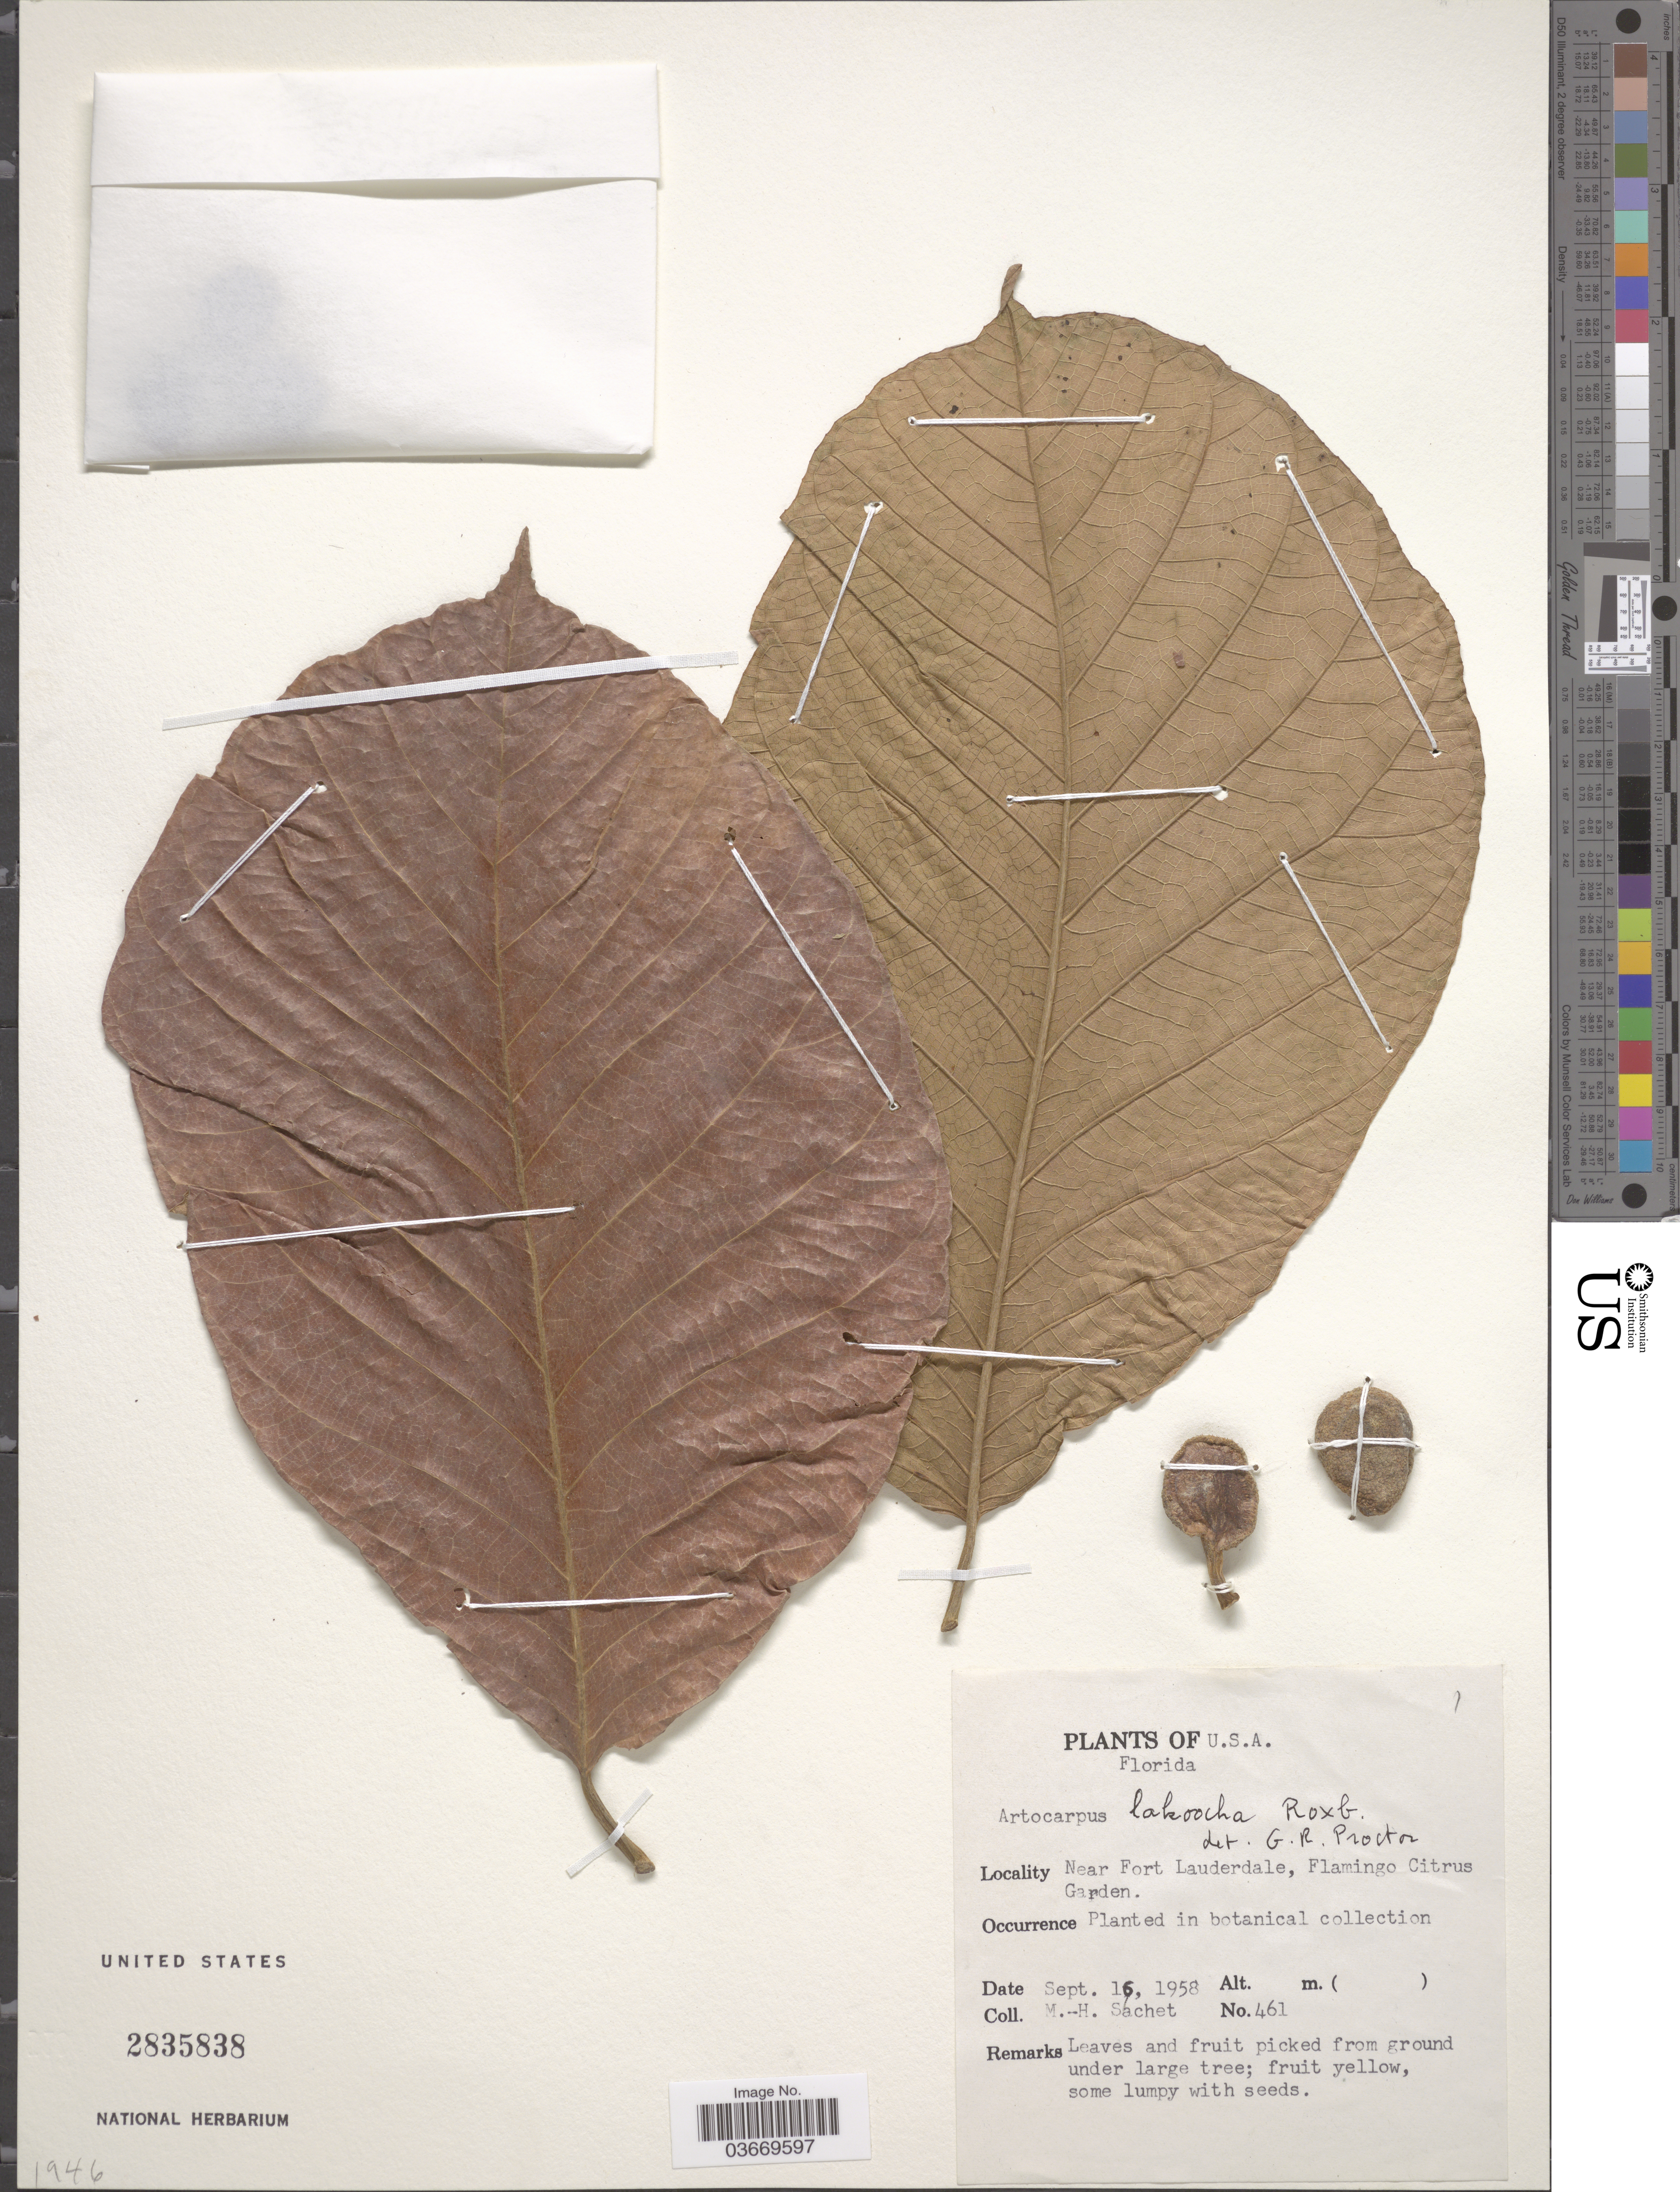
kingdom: Plantae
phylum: Tracheophyta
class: Magnoliopsida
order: Rosales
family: Moraceae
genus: Artocarpus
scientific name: Artocarpus lakoocha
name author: Wall. ex Roxb.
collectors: M.-H. Sachet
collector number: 461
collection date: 1958-09-16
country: United States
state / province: Florida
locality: Near Fort Lauderdale, Flamingo Citrus Garden. Planted in botanical collection.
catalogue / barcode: US 2835838